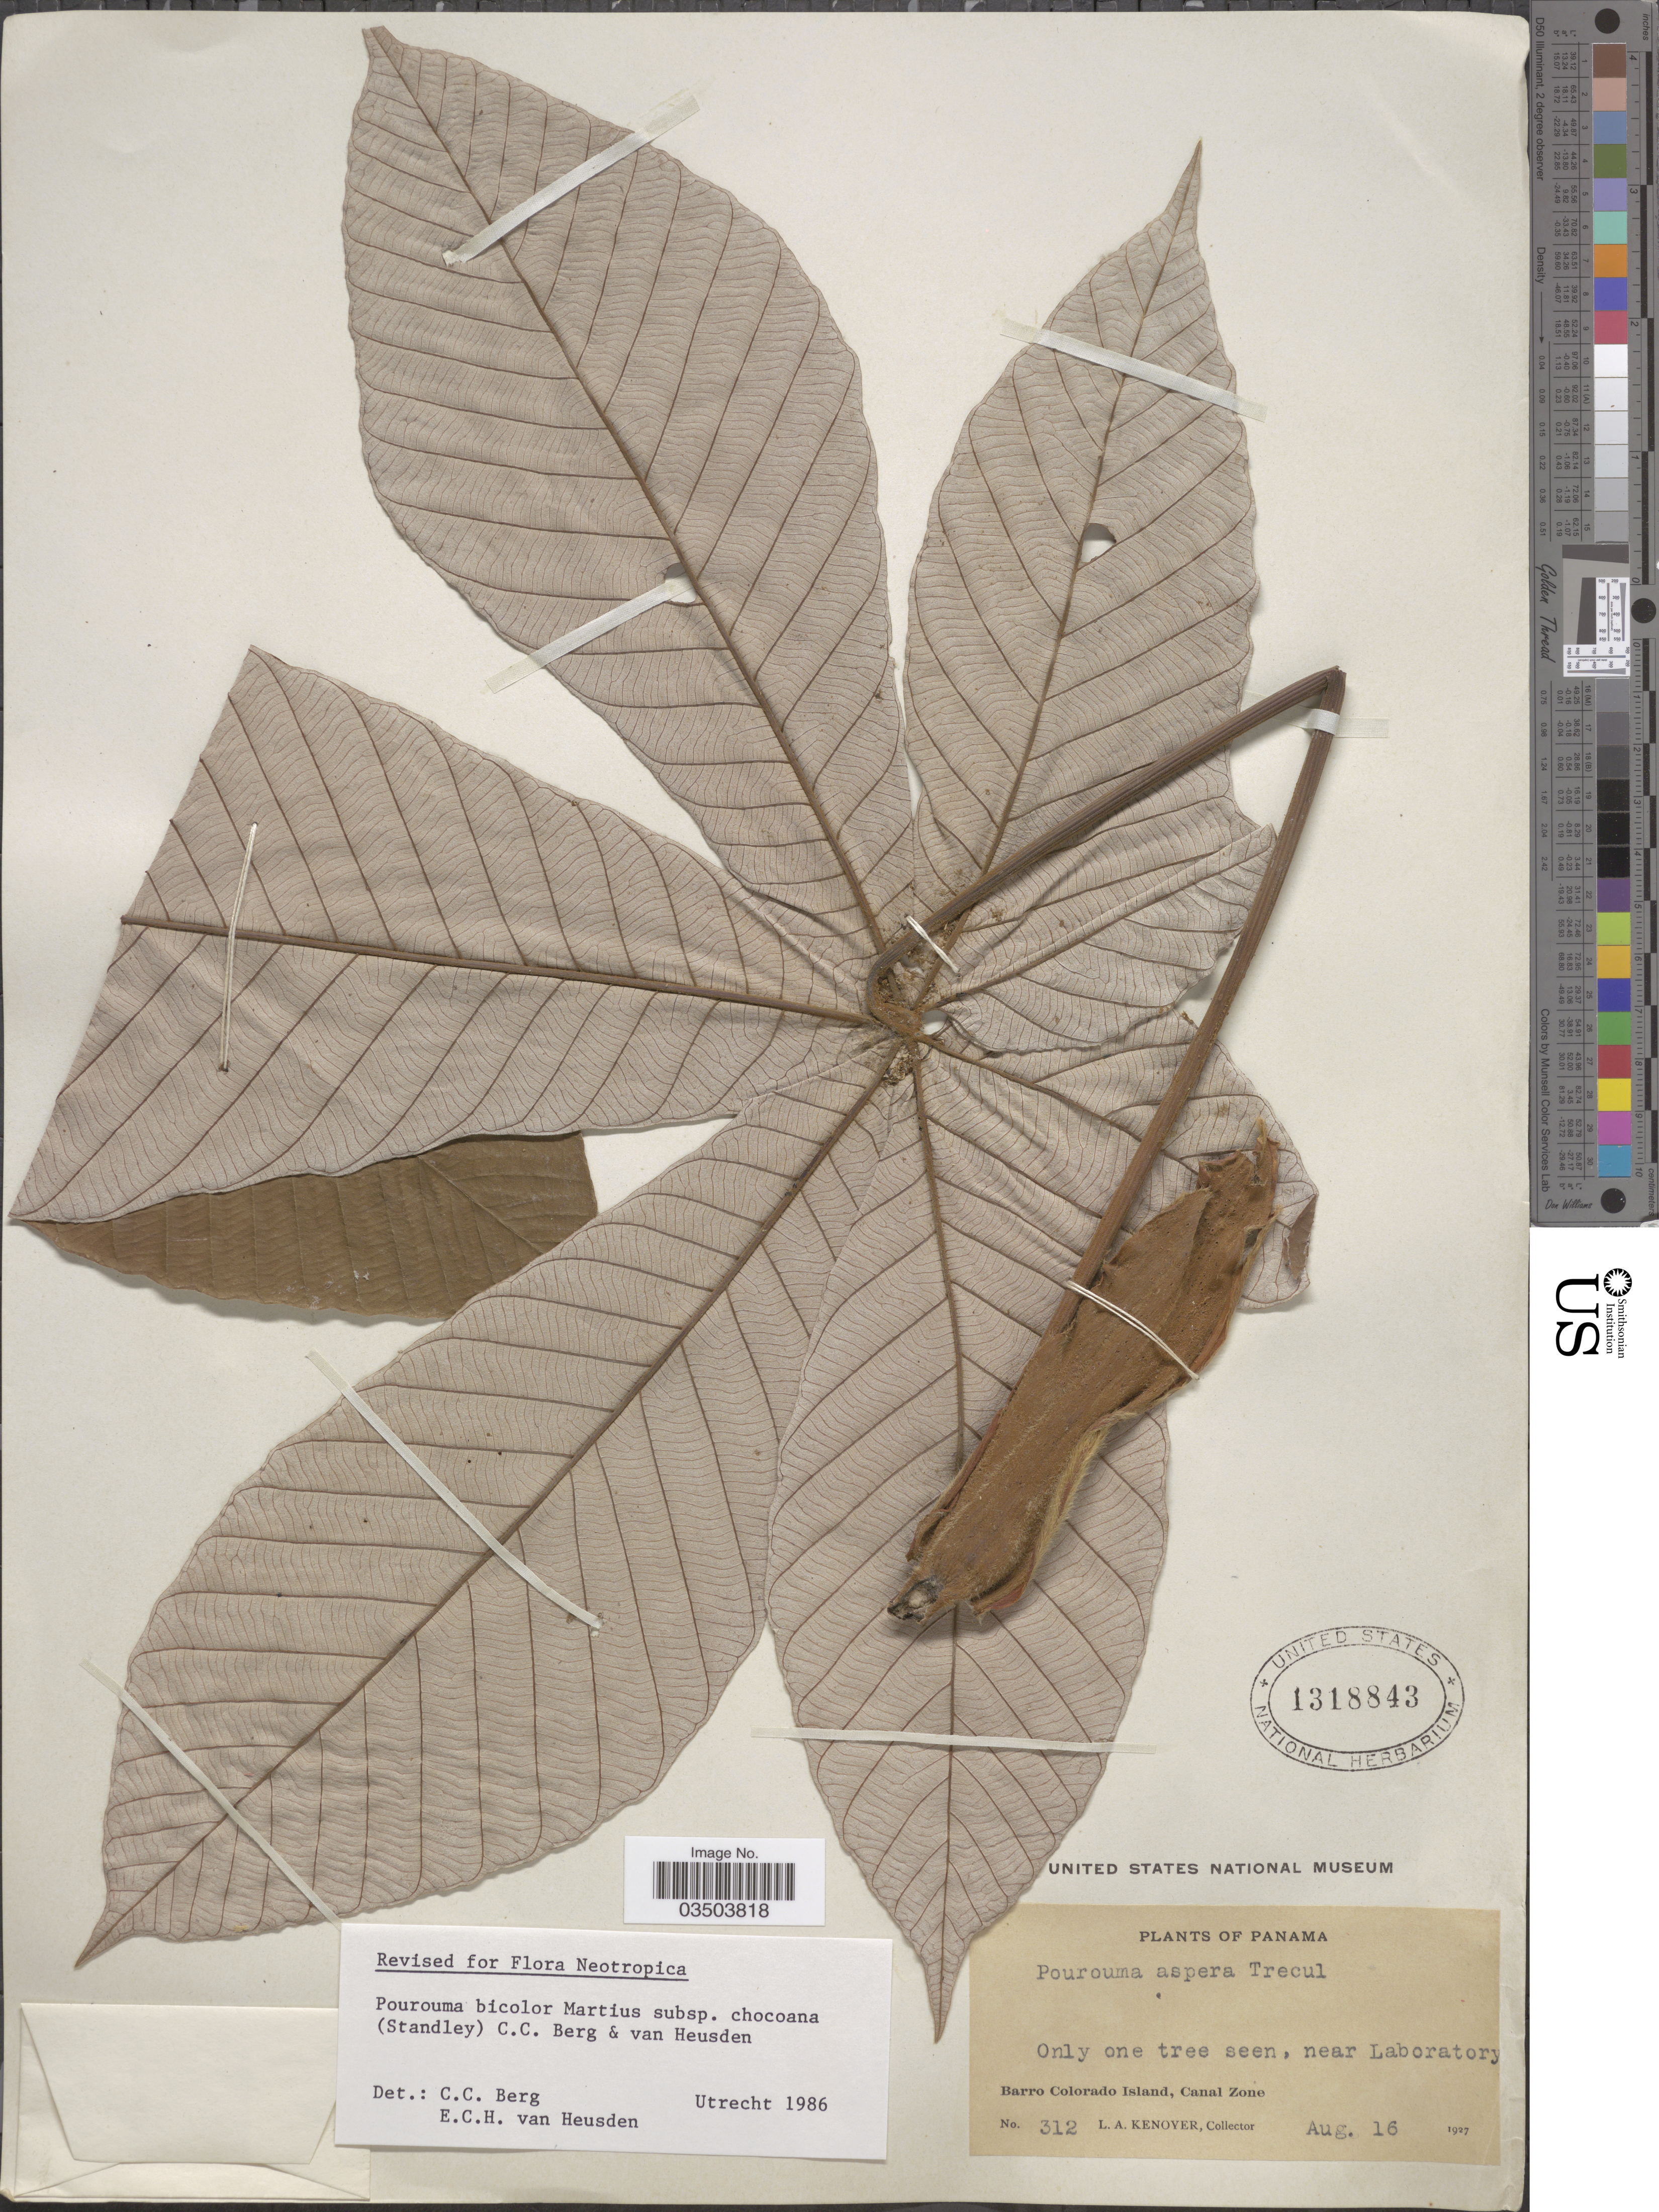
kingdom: Plantae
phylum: Tracheophyta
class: Magnoliopsida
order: Rosales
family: Urticaceae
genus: Pourouma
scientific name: Pourouma bicolor subsp. chocoana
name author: (Standl.) C.C. Berg & Heusden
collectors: L. A. Kenoyer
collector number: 312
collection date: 1927-08-16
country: Panama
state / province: Colón / Panamá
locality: Near Laboratory. Barro Colorado Island, Canal Zone.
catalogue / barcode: US 1318843